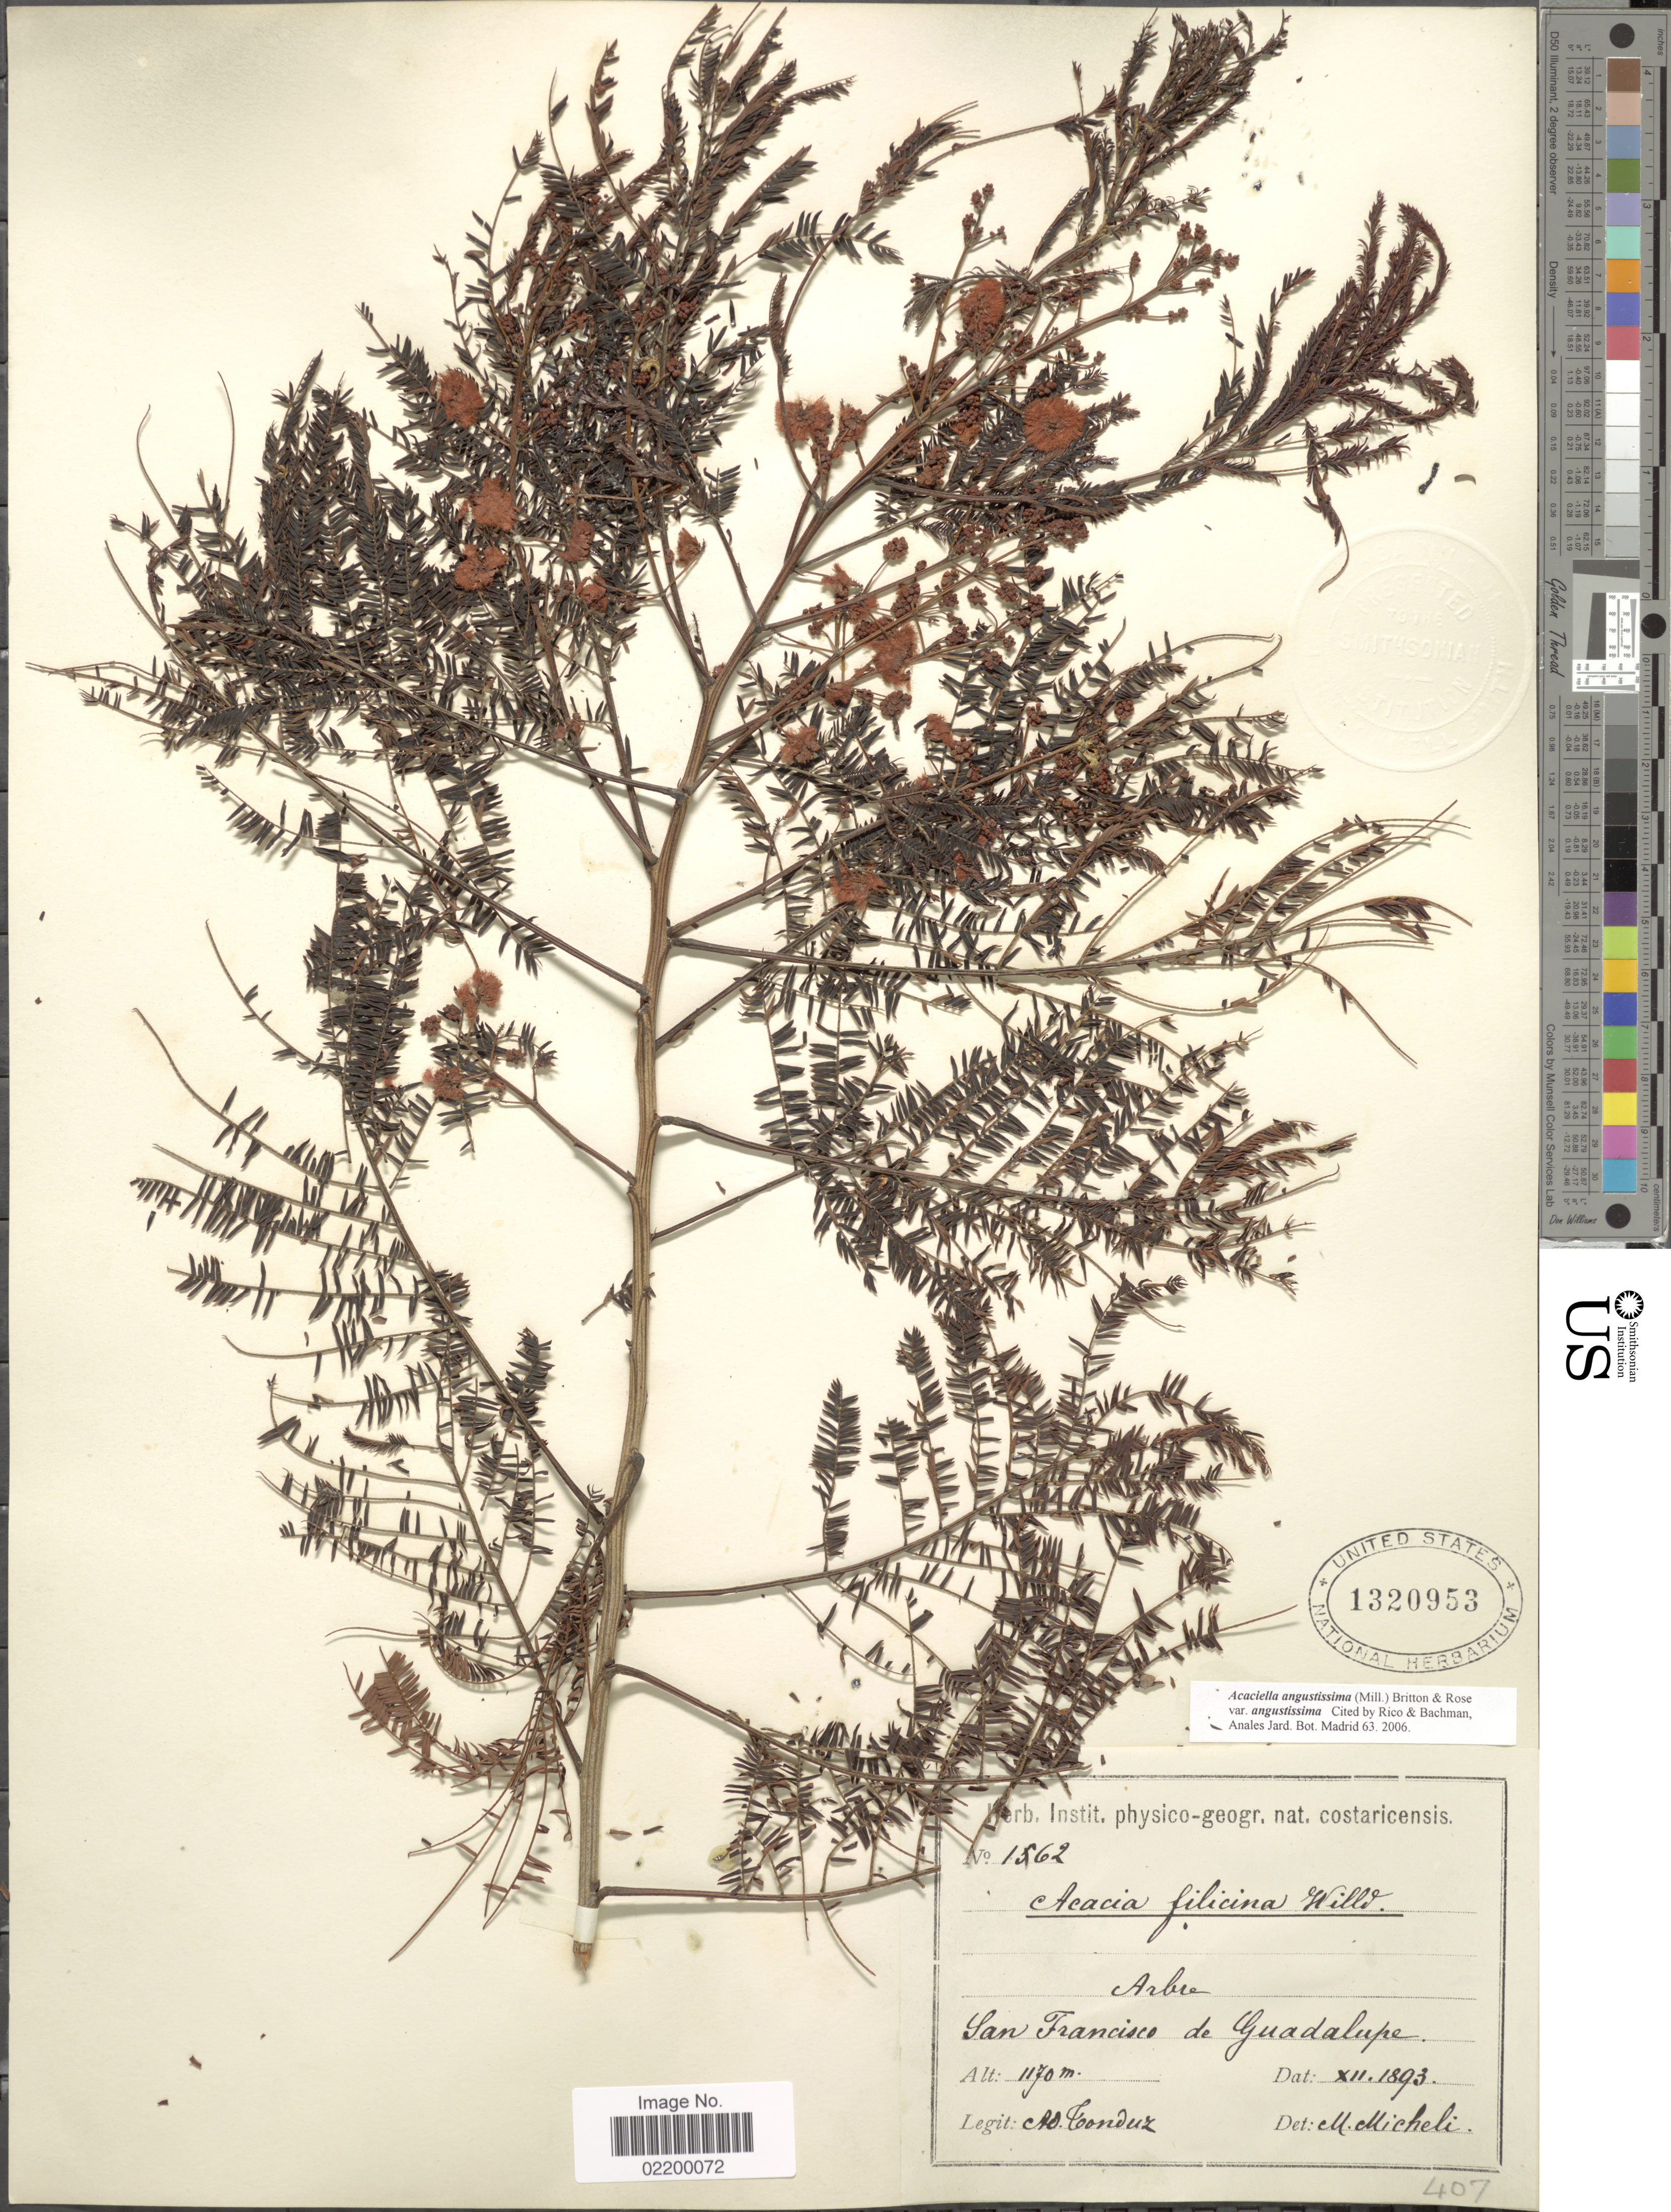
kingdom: Plantae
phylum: Tracheophyta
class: Magnoliopsida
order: Fabales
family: Fabaceae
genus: Acaciella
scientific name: Acaciella angustissima var. angustissima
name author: (Mill.) Britton & Rose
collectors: A. Tonduz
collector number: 1562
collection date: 1893-12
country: Costa Rica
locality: San Francisco de Guadalupe.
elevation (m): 1170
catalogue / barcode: US 1320953